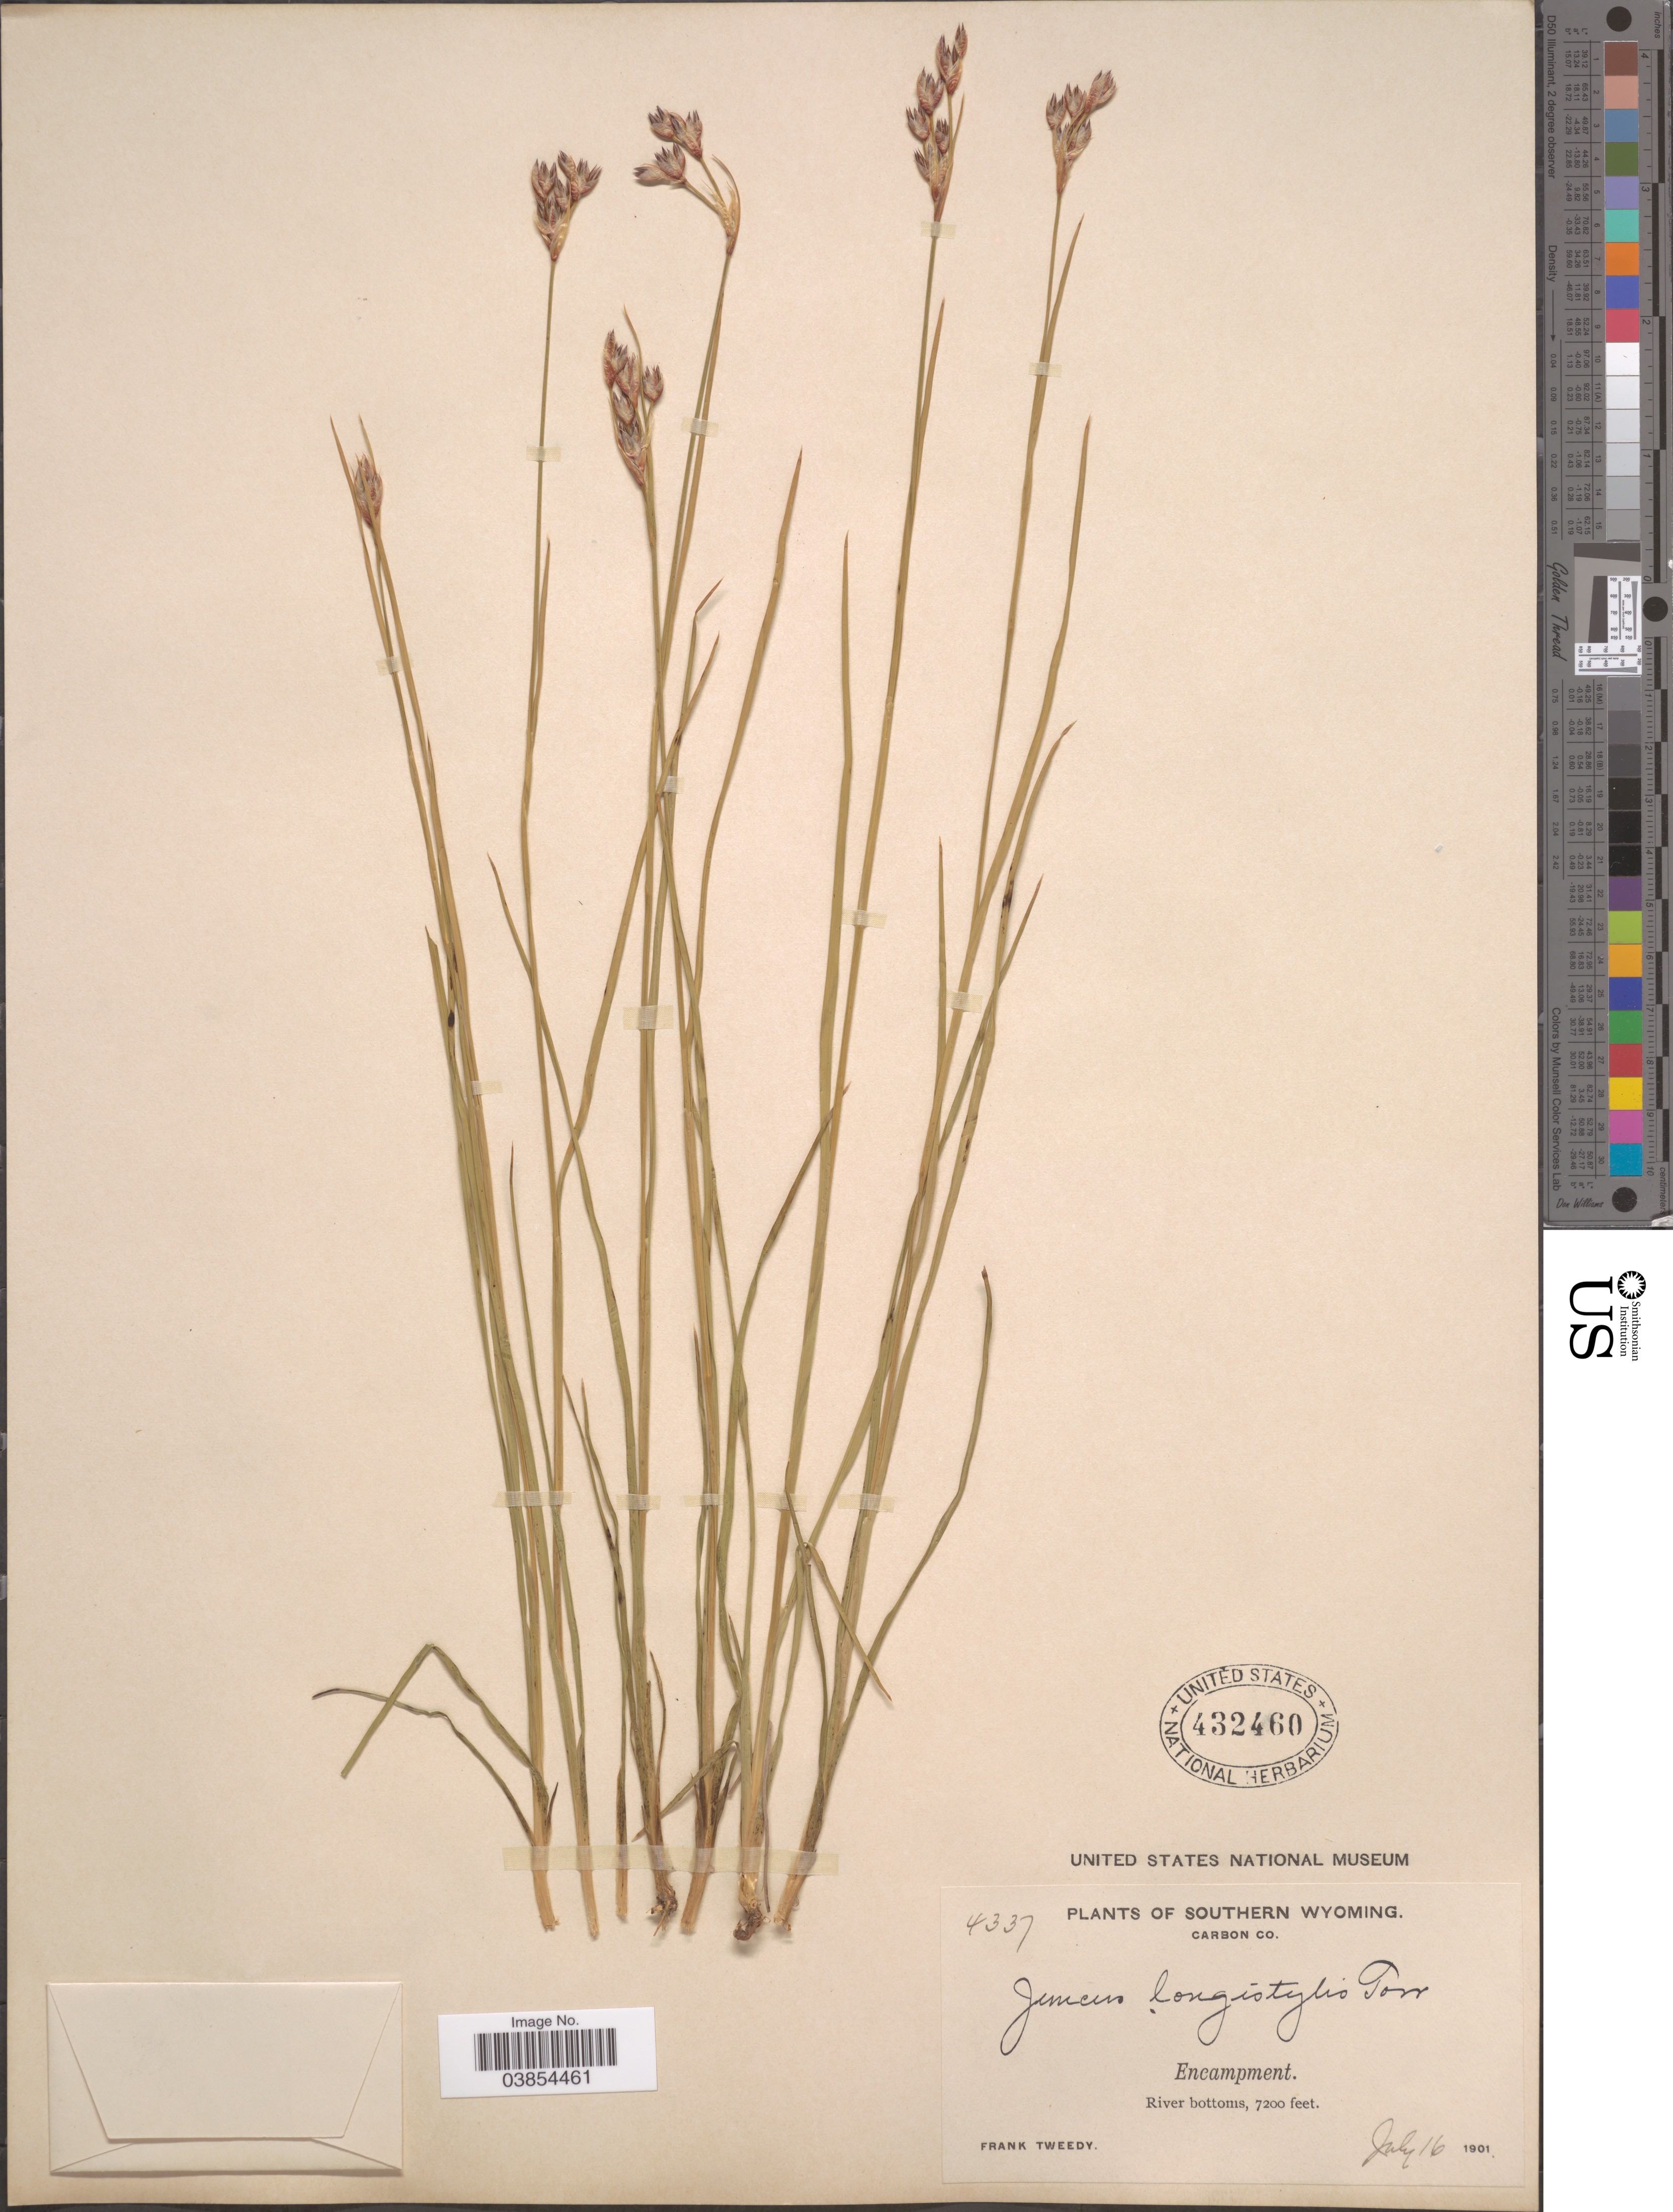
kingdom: Plantae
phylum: Tracheophyta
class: Liliopsida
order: Poales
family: Juncaceae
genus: Juncus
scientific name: Juncus longistylis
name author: Torr.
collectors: F. Tweedy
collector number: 4337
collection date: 1901-07-16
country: United States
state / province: Wyoming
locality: Southern Wyoming. Carbon Co. Encampment. River bottoms.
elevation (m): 2195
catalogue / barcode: US 432460